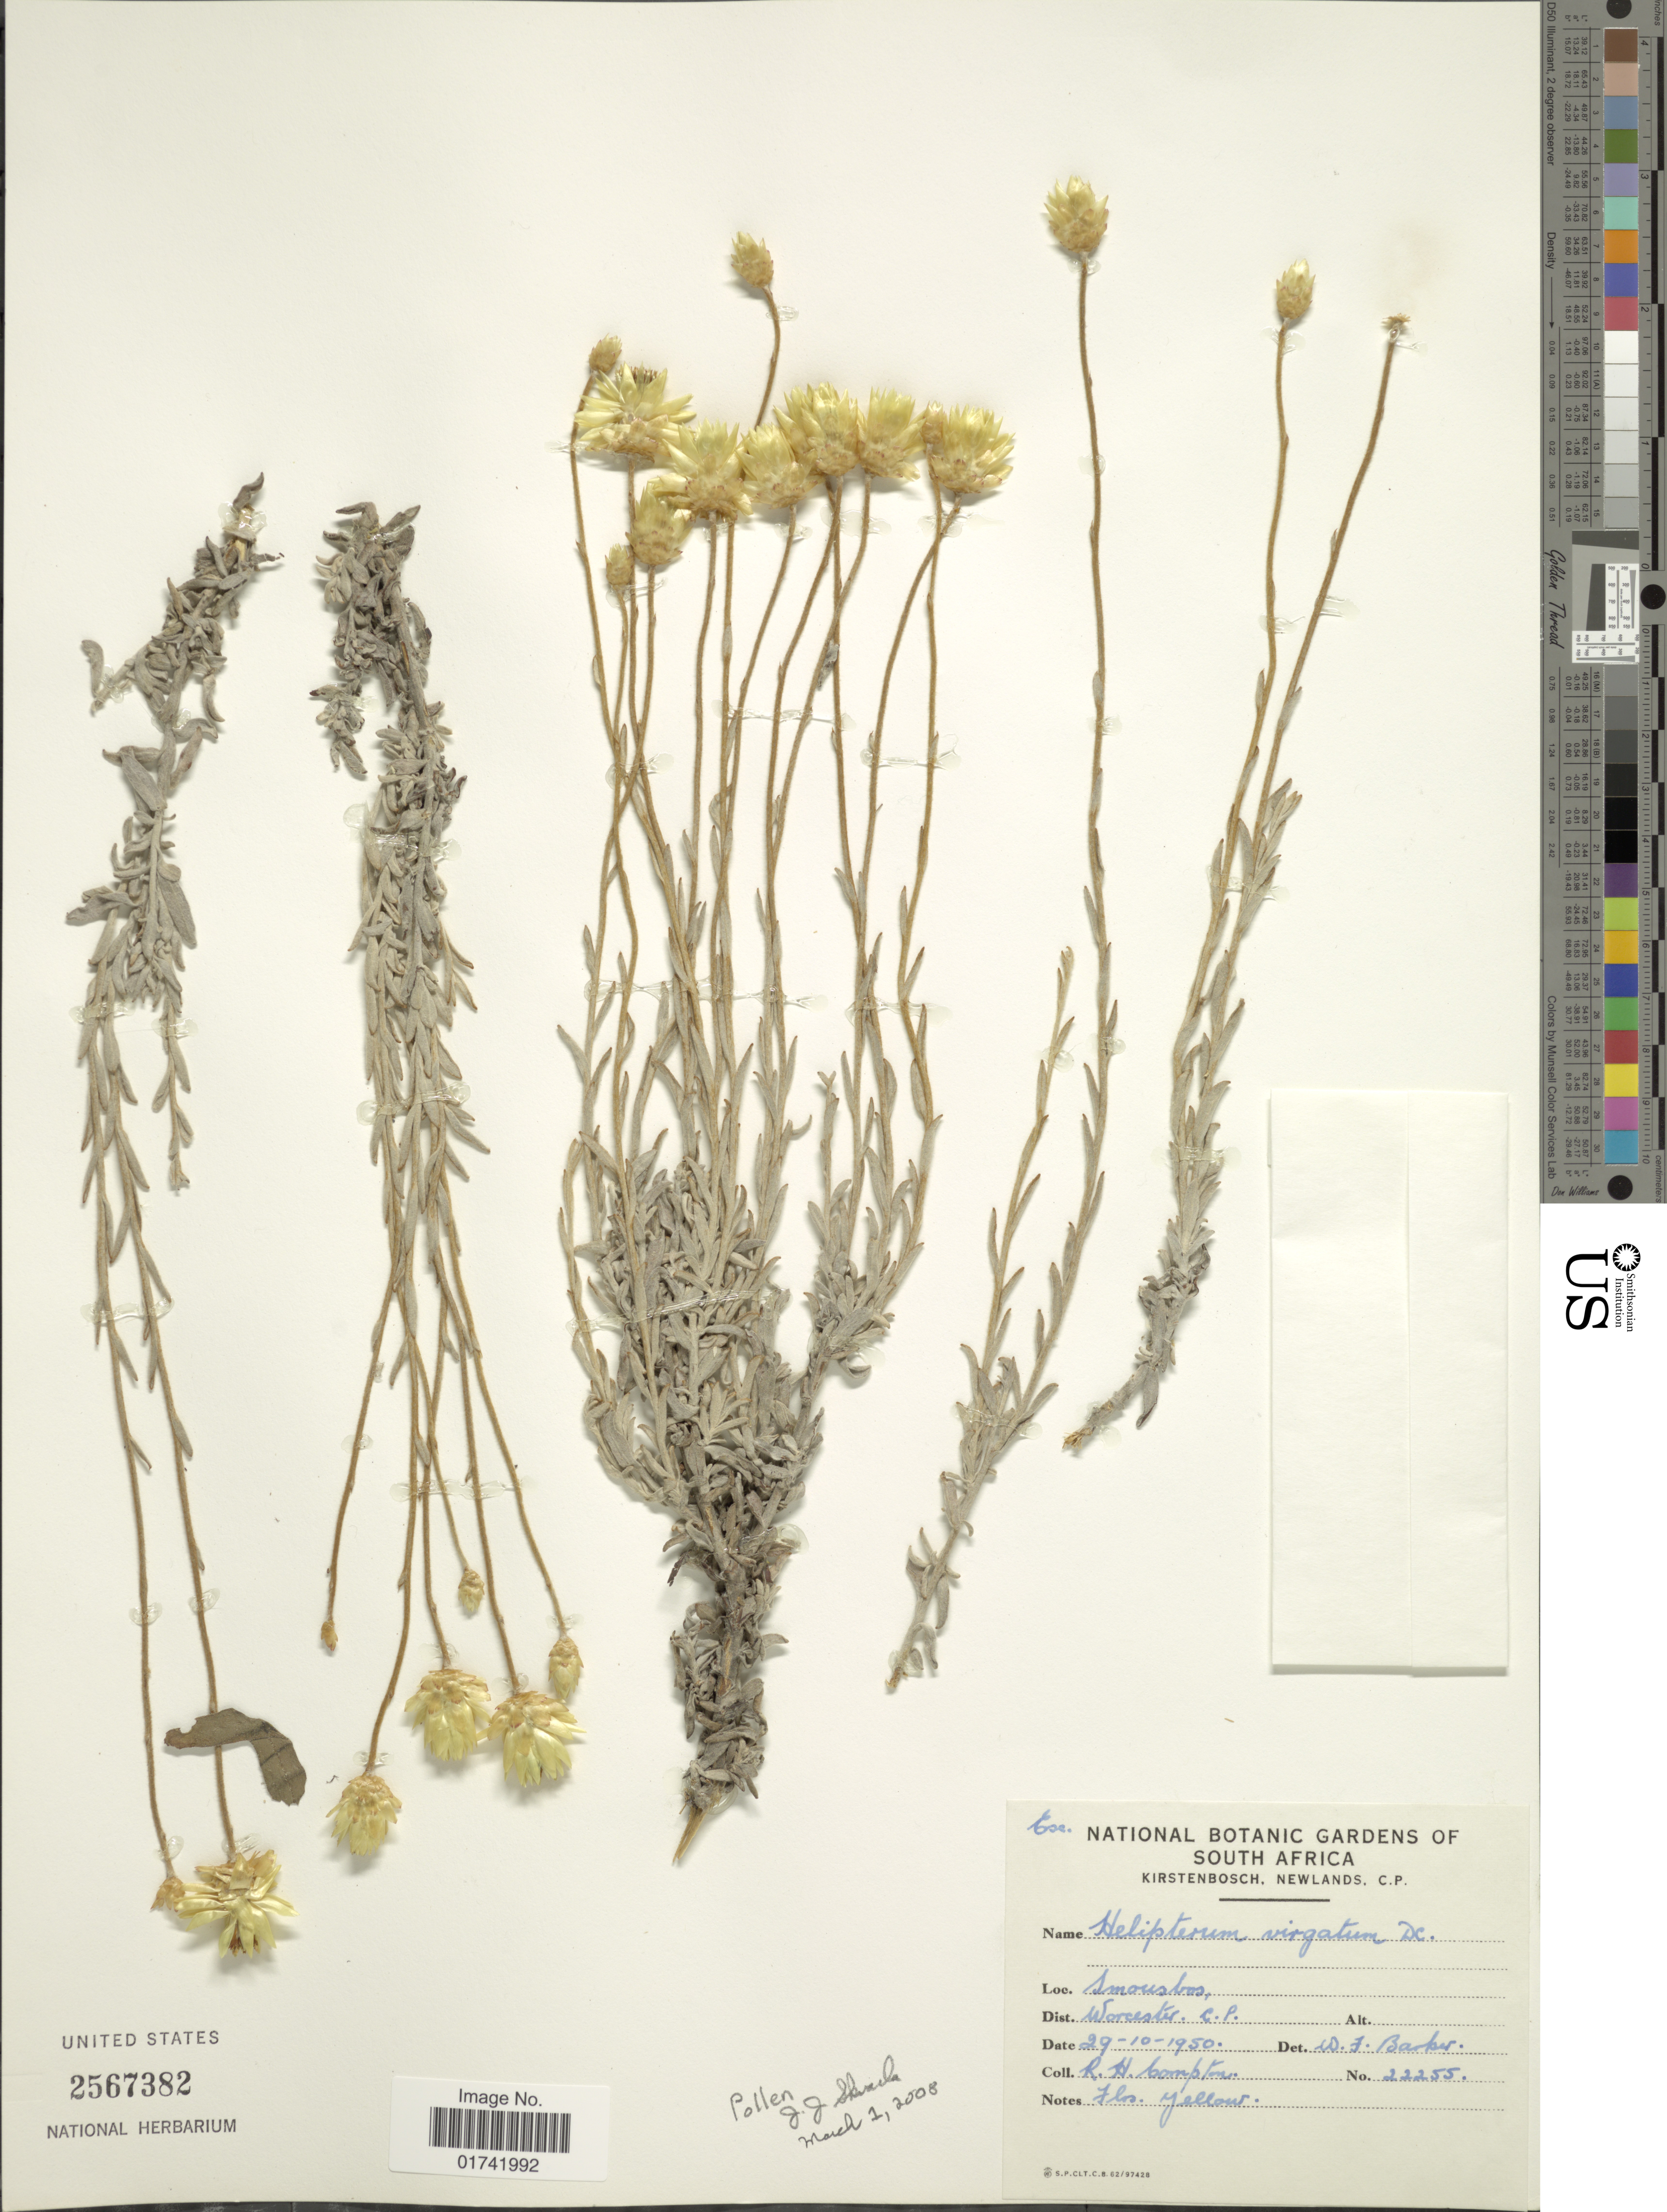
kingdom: Plantae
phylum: Tracheophyta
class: Magnoliopsida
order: Asterales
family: Asteraceae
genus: Helipterum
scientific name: Helipterum virgatum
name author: DC.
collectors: R. H. Compton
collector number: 22255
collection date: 1950-10-29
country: South Africa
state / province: Western Cape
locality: Smousbos, Worchester.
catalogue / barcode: US 2567382